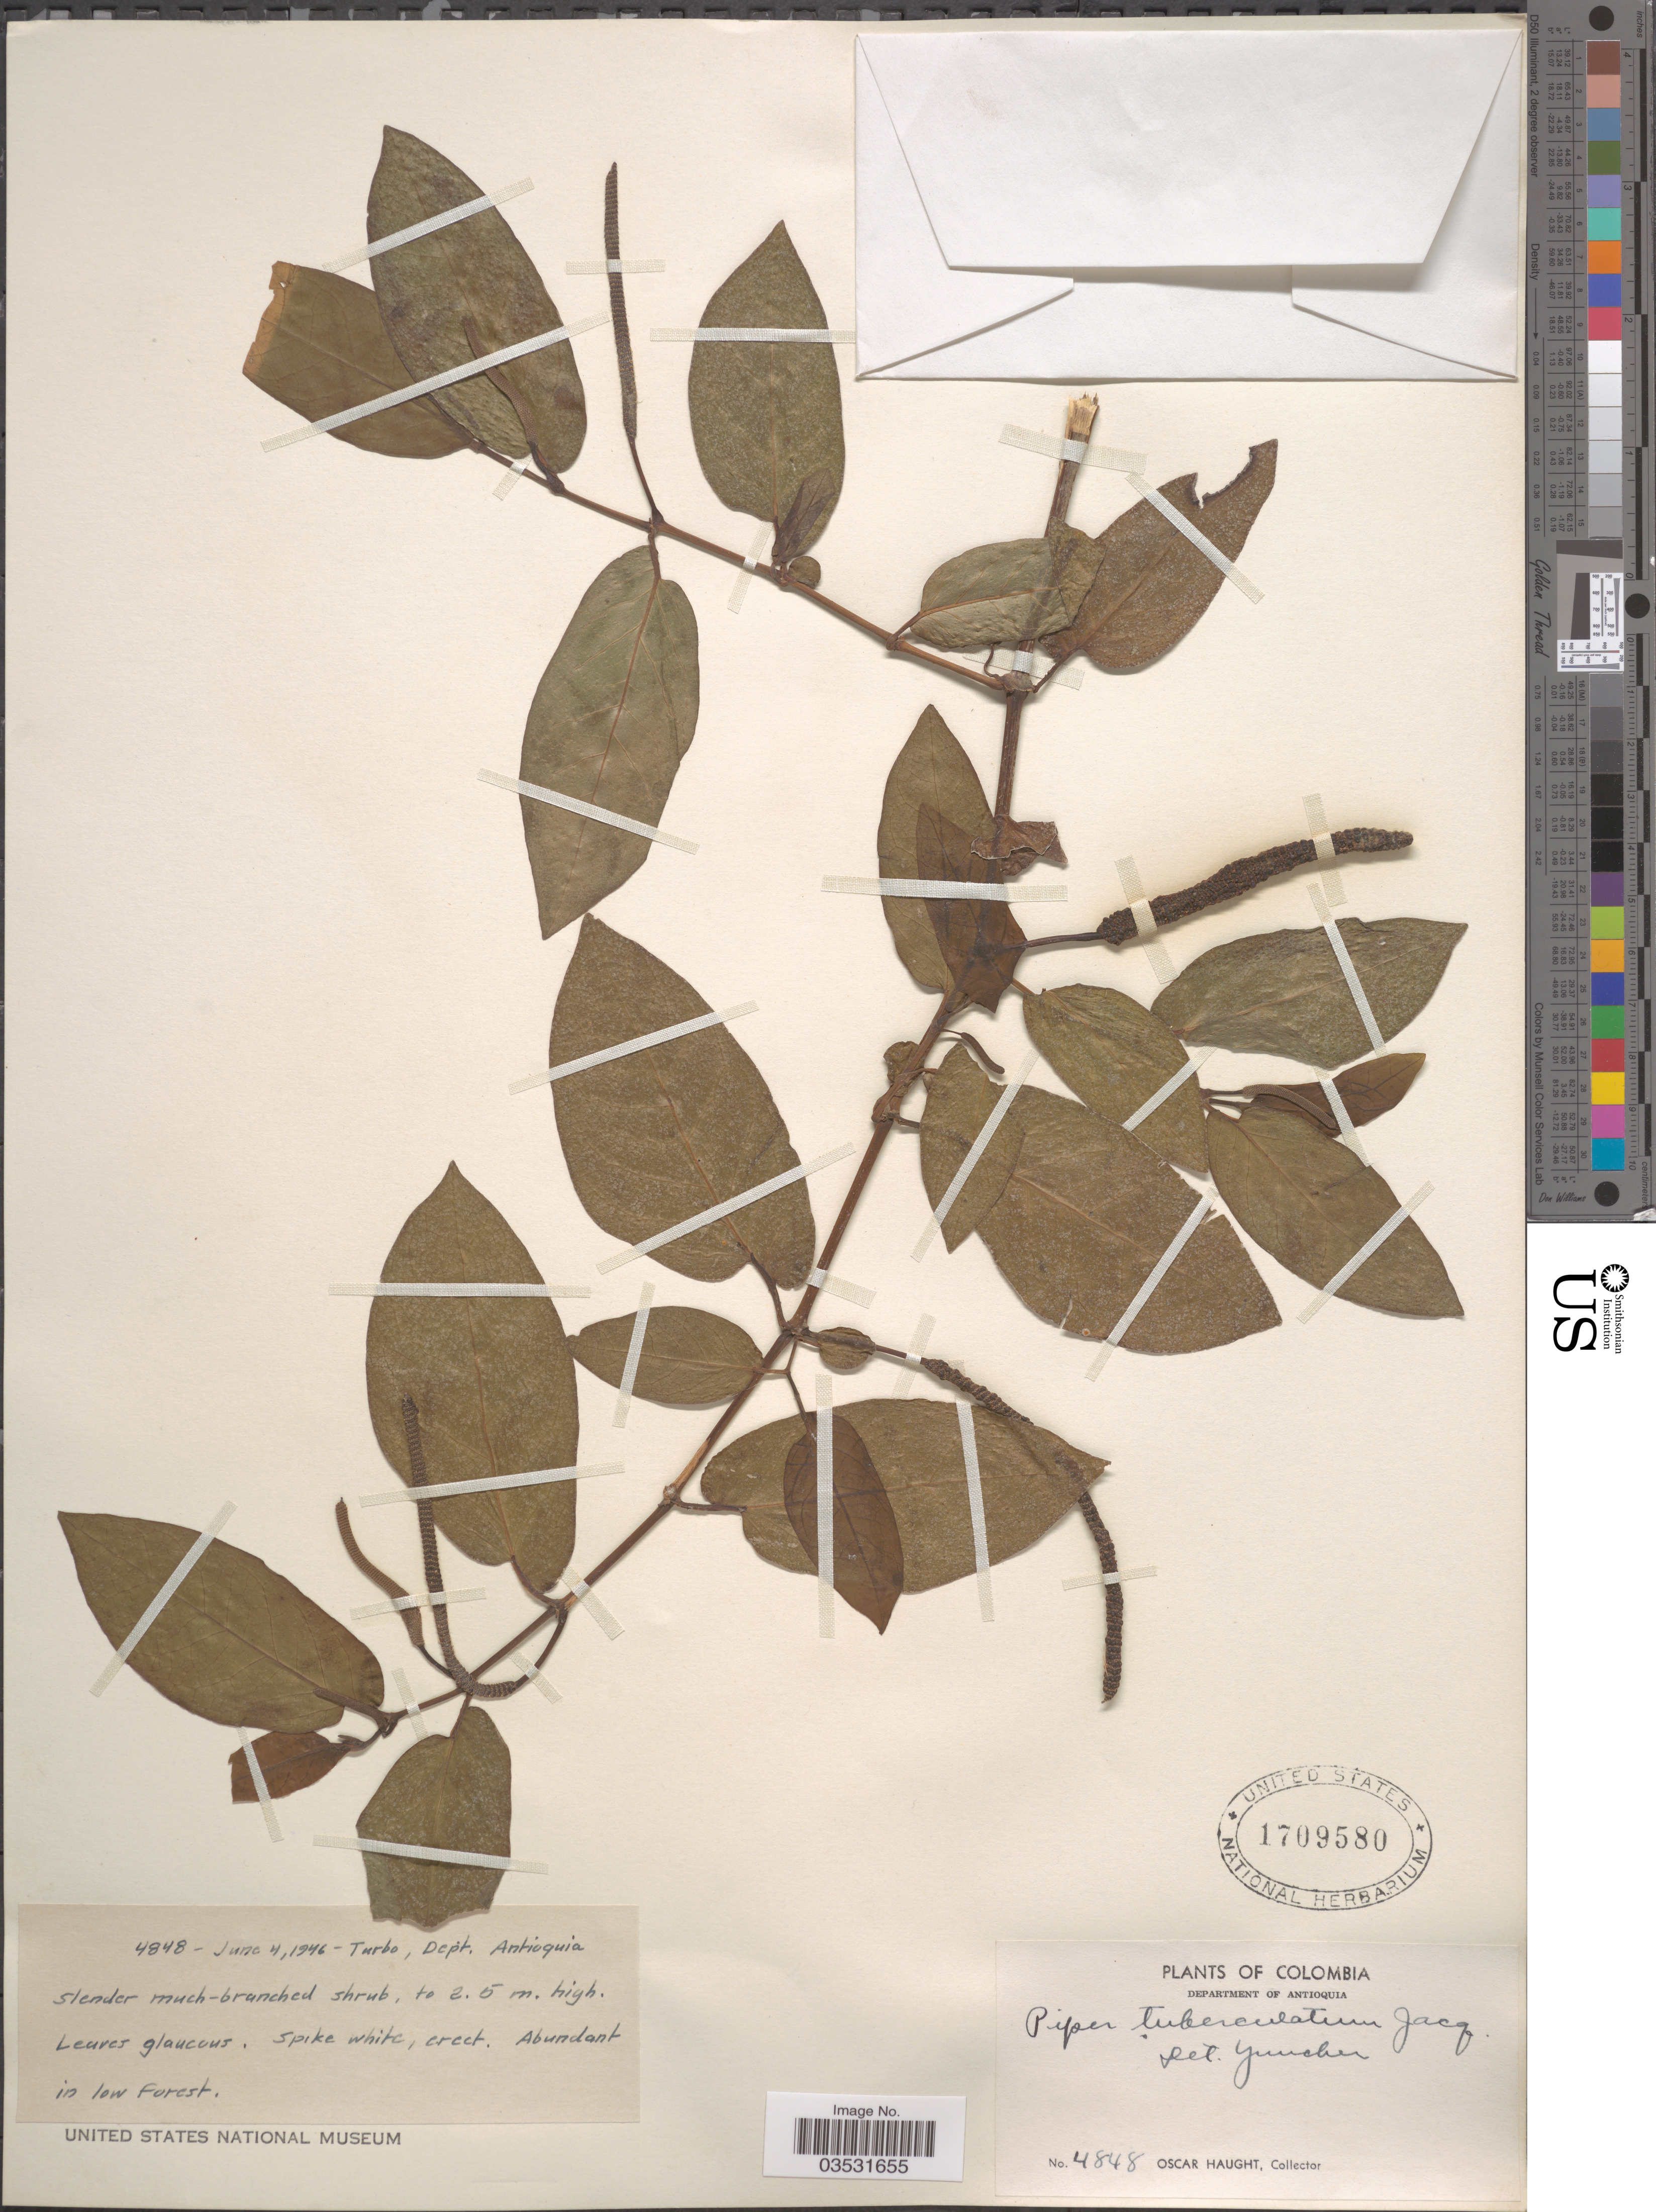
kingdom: Plantae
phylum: Tracheophyta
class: Magnoliopsida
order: Piperales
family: Piperaceae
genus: Piper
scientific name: Piper tuberculatum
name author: Jacq.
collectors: O. L. Haught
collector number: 4848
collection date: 1946-06-04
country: Colombia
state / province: Antioquia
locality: Department of Antioquia. Turbo.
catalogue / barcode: US 1709580